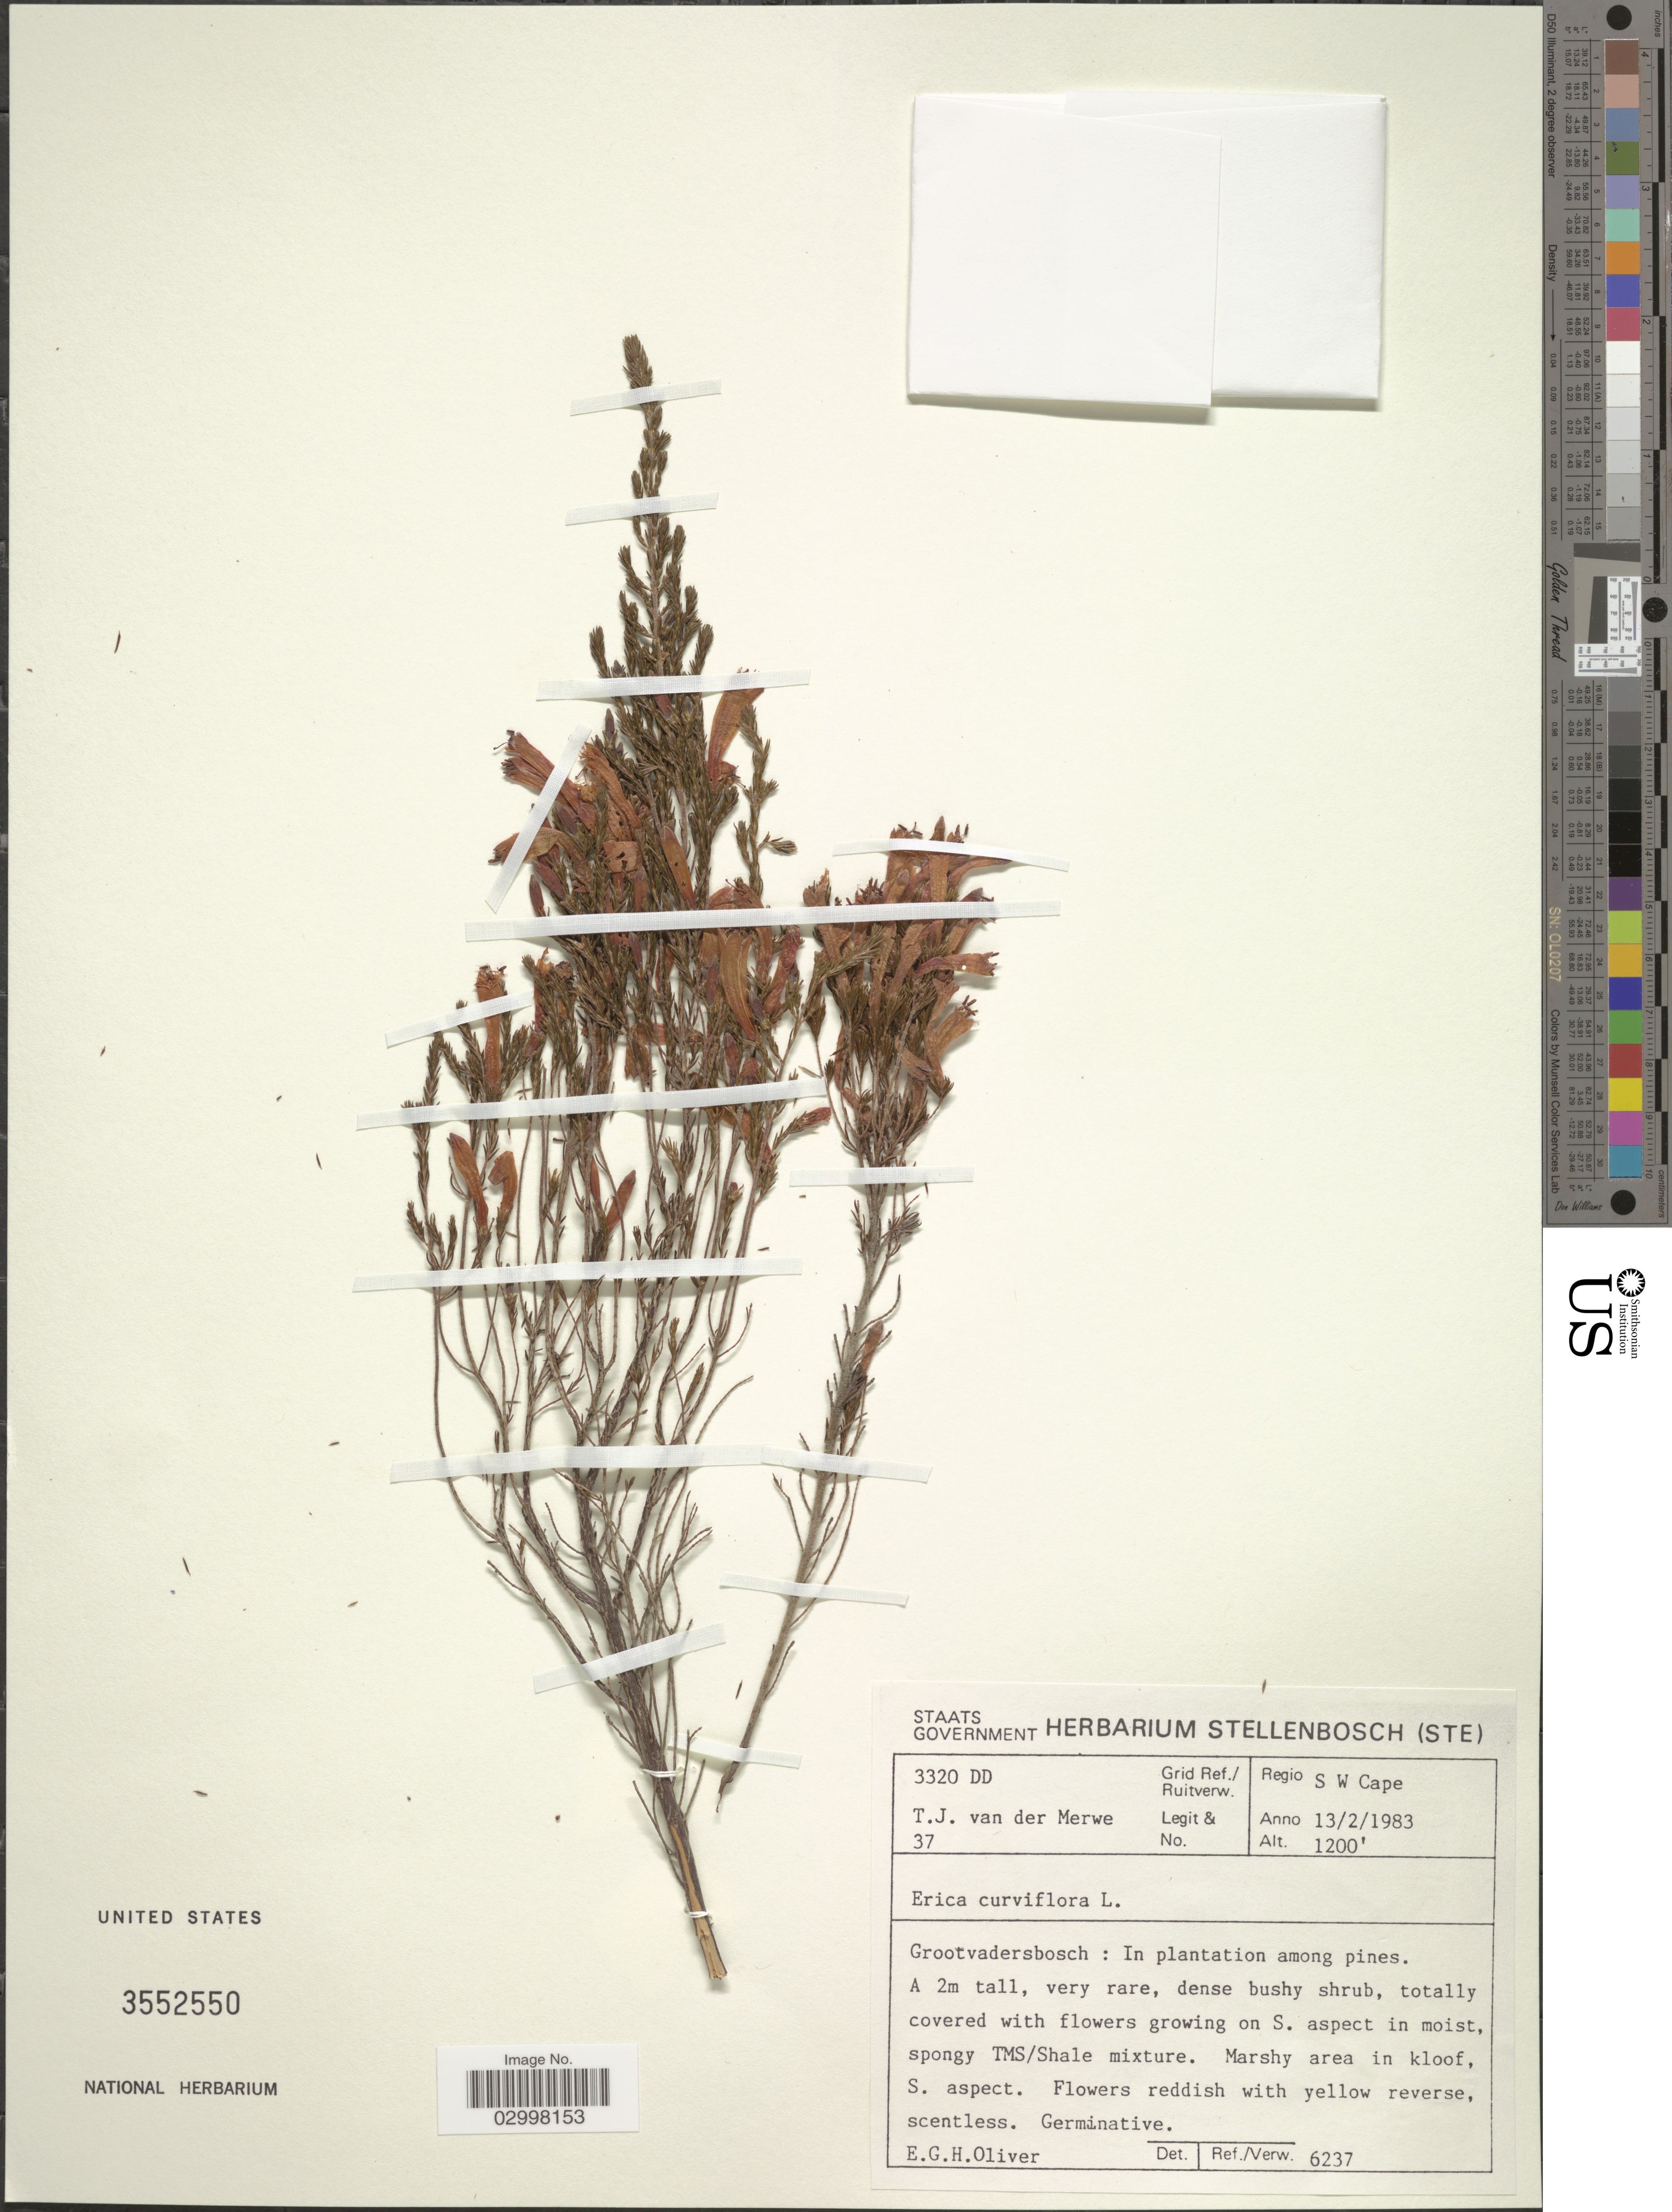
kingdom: Plantae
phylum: Tracheophyta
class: Magnoliopsida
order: Ericales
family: Ericaceae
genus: Erica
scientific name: Erica curviflora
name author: L.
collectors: T. van der Merwe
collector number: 37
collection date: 1983-02-13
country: South Africa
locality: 3320 DD Grid Ref./Ruitverw. Regio SW Cape. Grootvadersbosch: In plantation among pines.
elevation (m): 366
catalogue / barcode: US 3552550